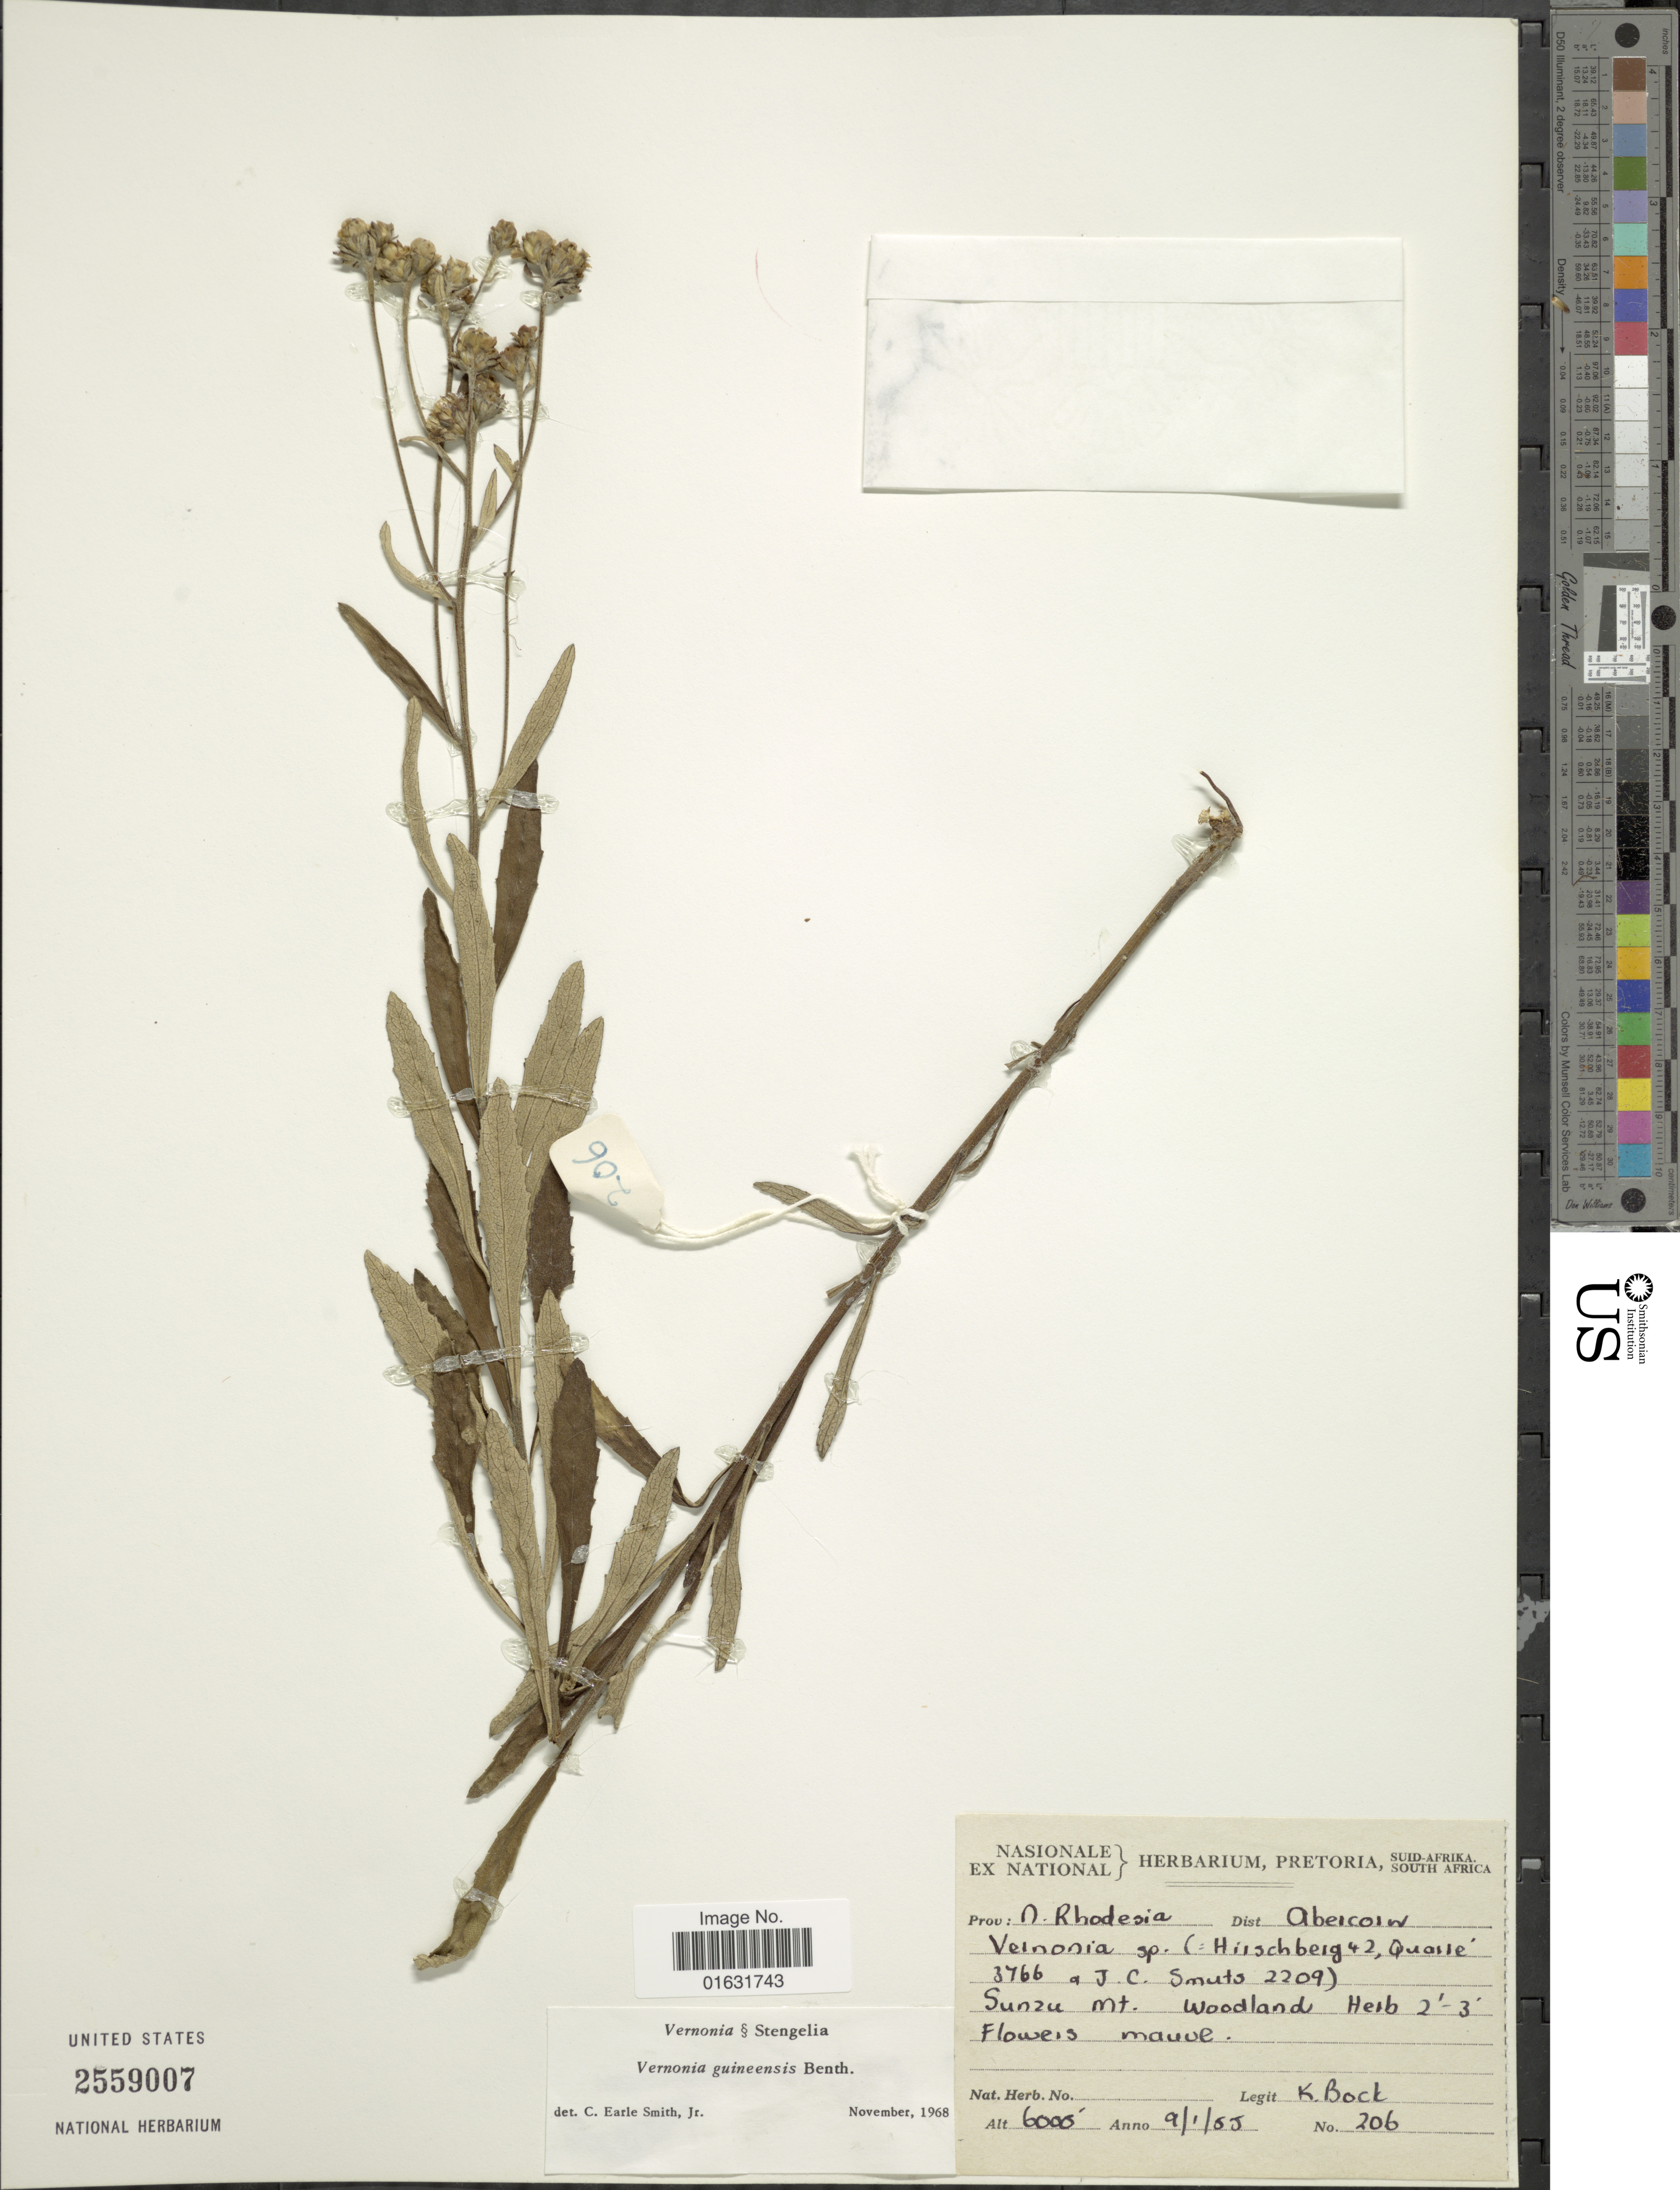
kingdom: Plantae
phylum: Tracheophyta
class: Magnoliopsida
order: Asterales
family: Asteraceae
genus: Baccharoides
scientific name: Baccharoides guineensis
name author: (Benth. in Benth. & Hook. f.) H. Rob.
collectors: K. Bock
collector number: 206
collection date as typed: Transcribed d/m/y: 9/1/55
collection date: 1955-01-09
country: Zambia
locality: Prov. N. Rhodesia, Dist.: Abercorn, Sunzu Mt.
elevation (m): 1829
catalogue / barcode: US 2559007